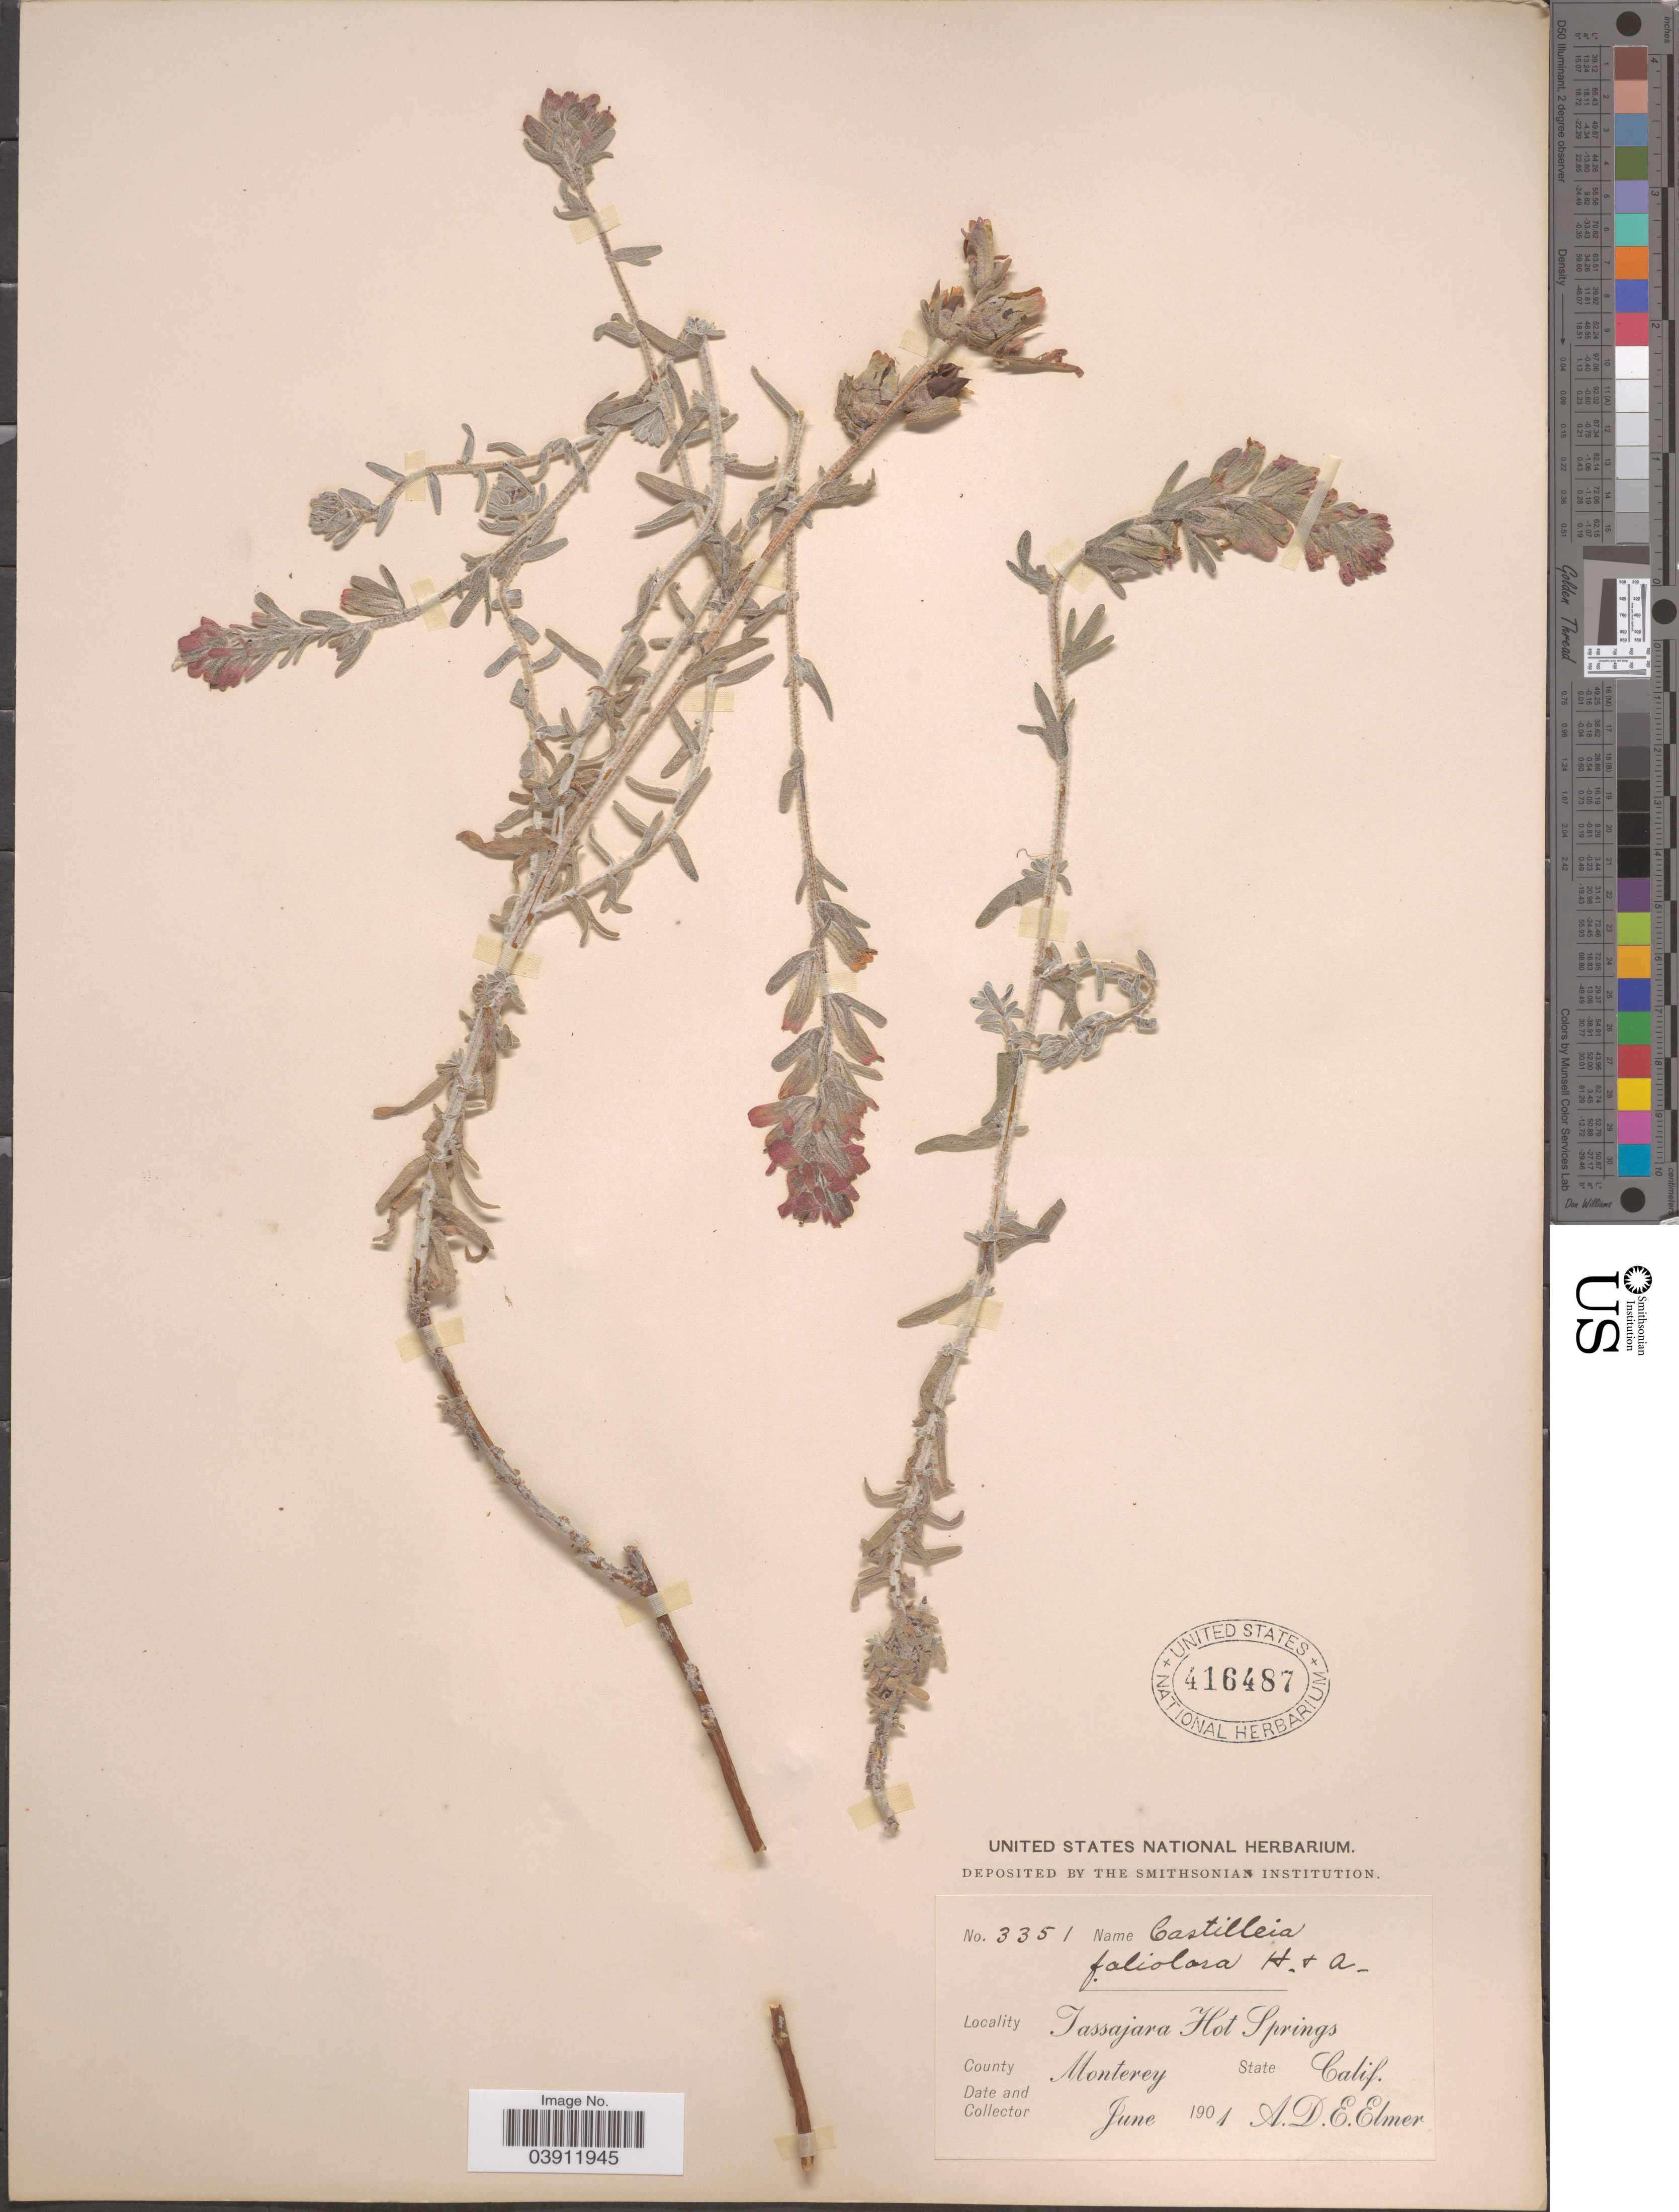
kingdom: Plantae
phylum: Tracheophyta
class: Magnoliopsida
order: Lamiales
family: Orobanchaceae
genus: Castilleja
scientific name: Castilleja foliolosa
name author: Hook. f.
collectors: A. D. E. Elmer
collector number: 3351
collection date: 1901-06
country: United States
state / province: California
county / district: Monterey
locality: Tassajara Hot Springs. County Monterey.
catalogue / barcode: US 416487